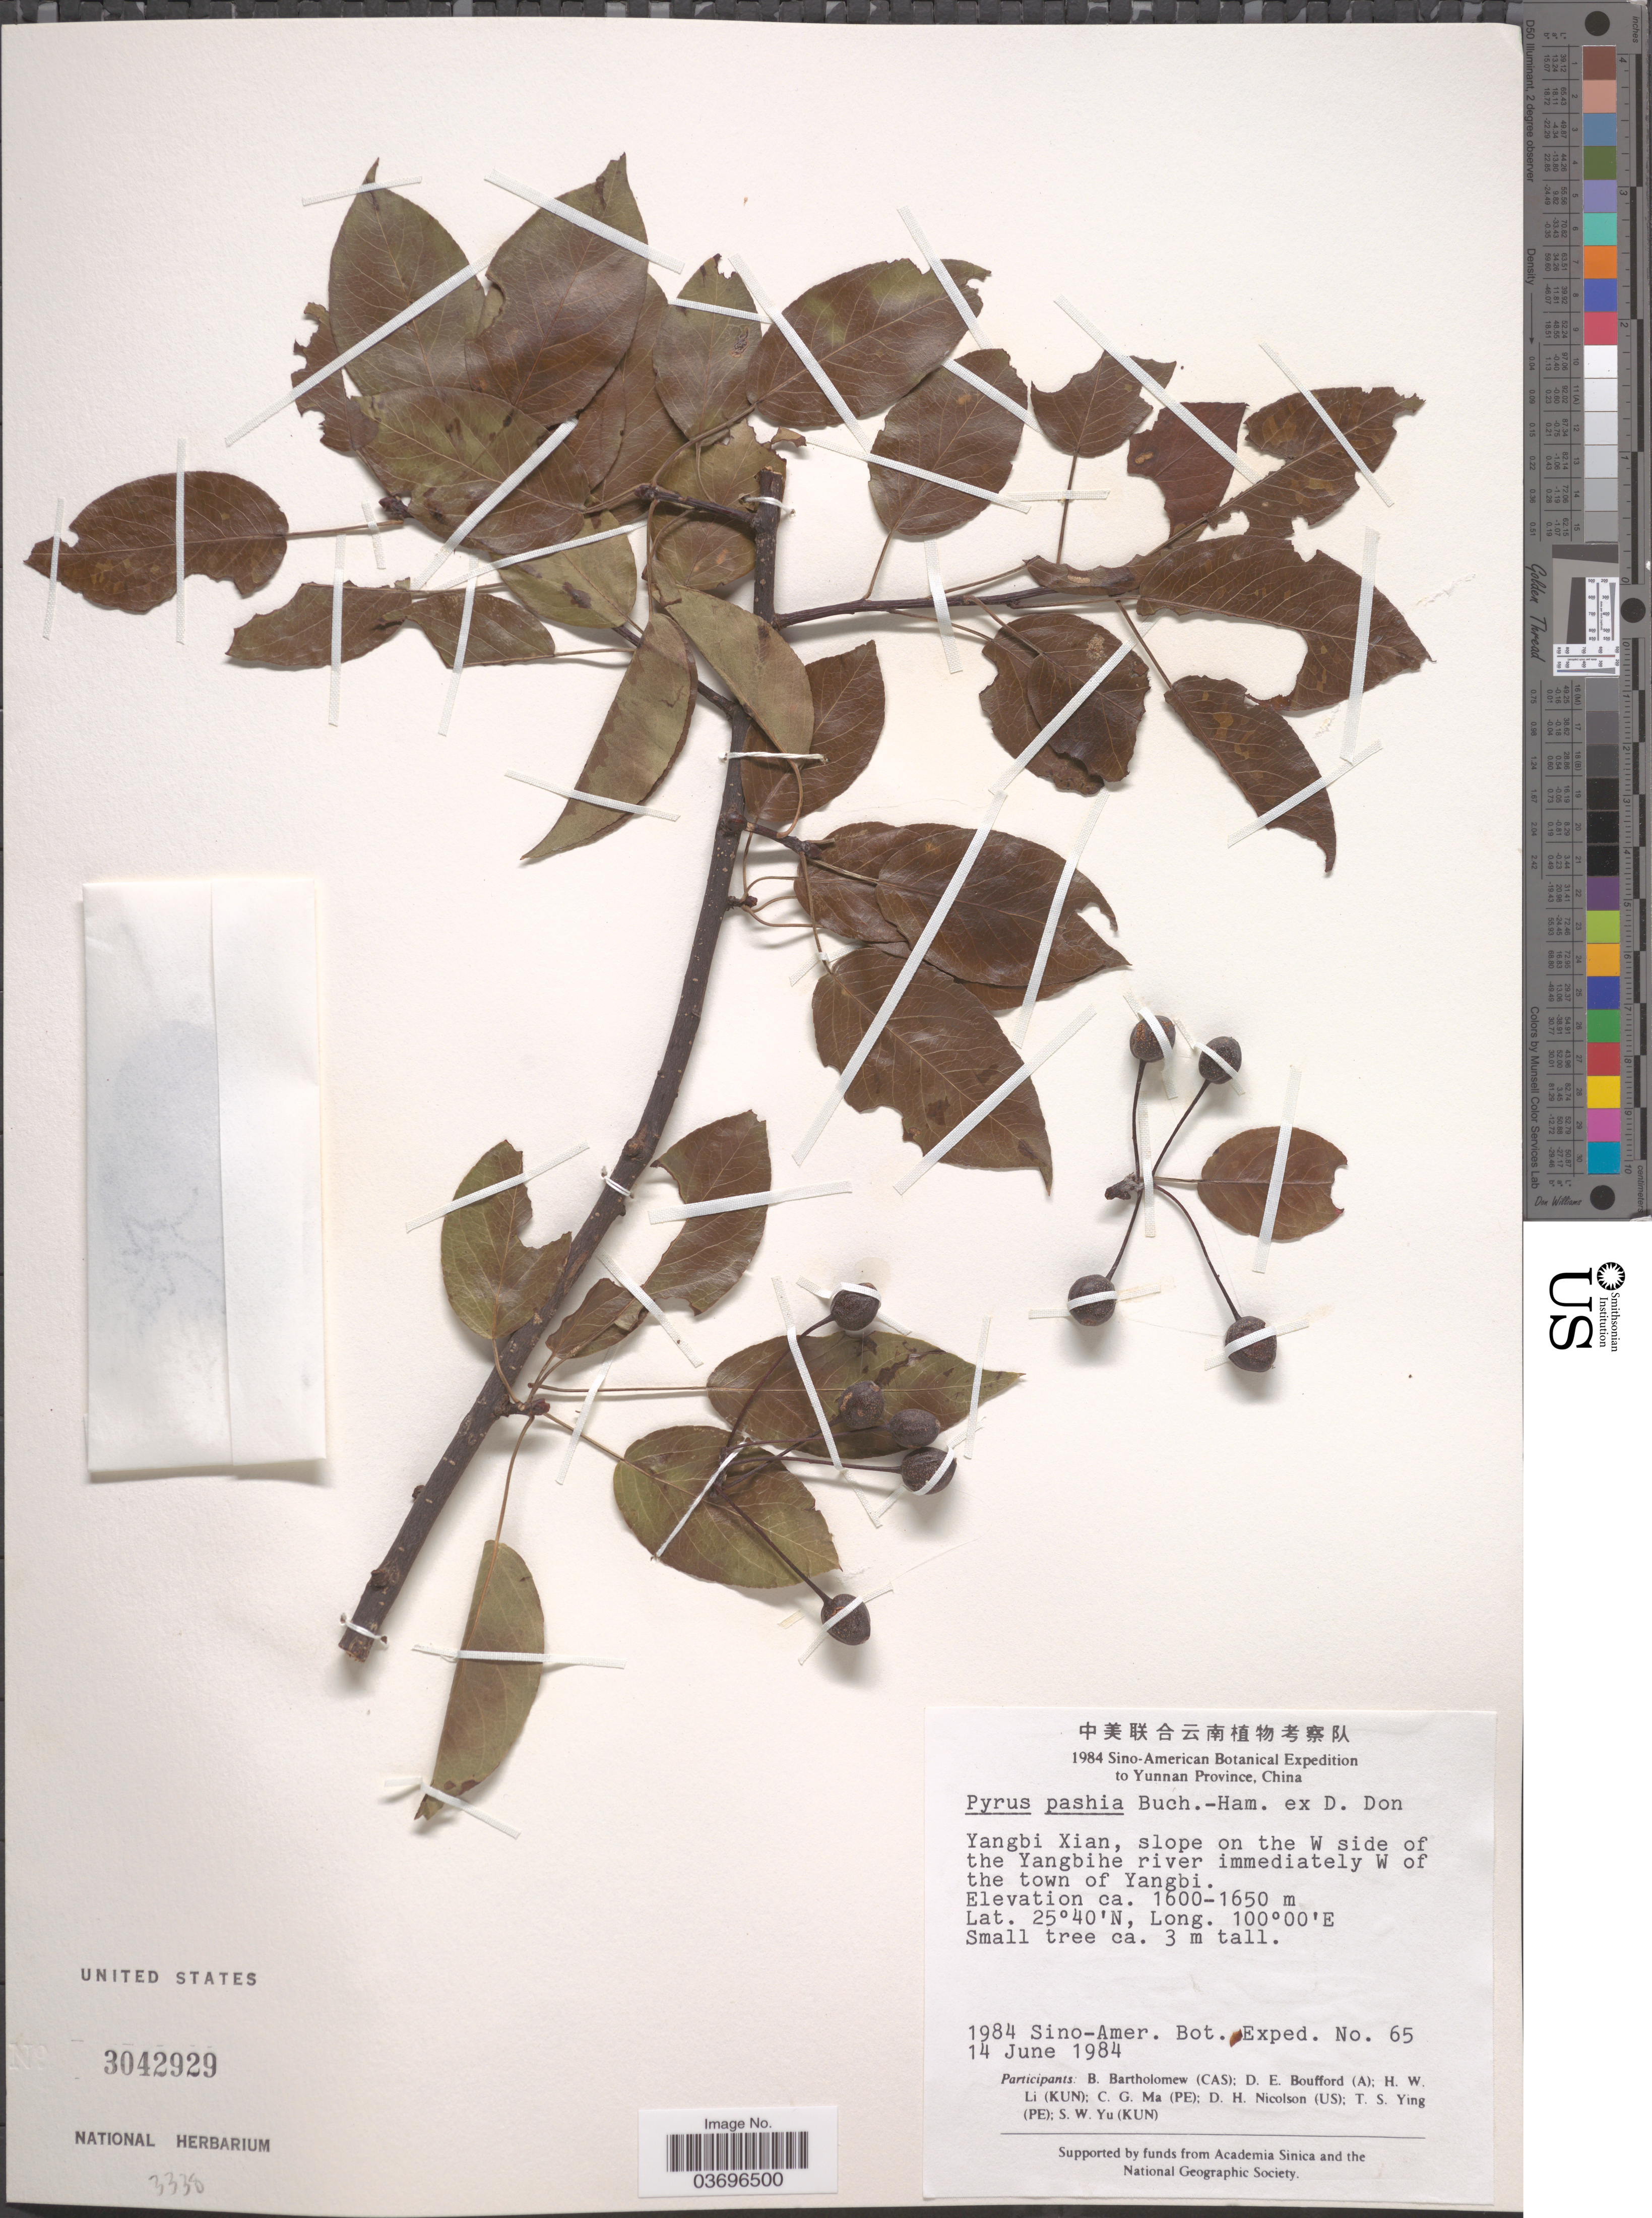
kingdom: Plantae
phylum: Tracheophyta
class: Magnoliopsida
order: Rosales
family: Rosaceae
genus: Pyrus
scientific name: Pyrus pashia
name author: Buch.-Ham. ex D. Don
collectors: Sino-Amer. Bot. Exped. 1984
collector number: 65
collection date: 1984-06-14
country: China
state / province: Yunnan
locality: Yangbi Xian, slope on the W side of the Yangbihe river immediately W of the town of Yangbi.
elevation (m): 1600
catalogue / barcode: US 3042929